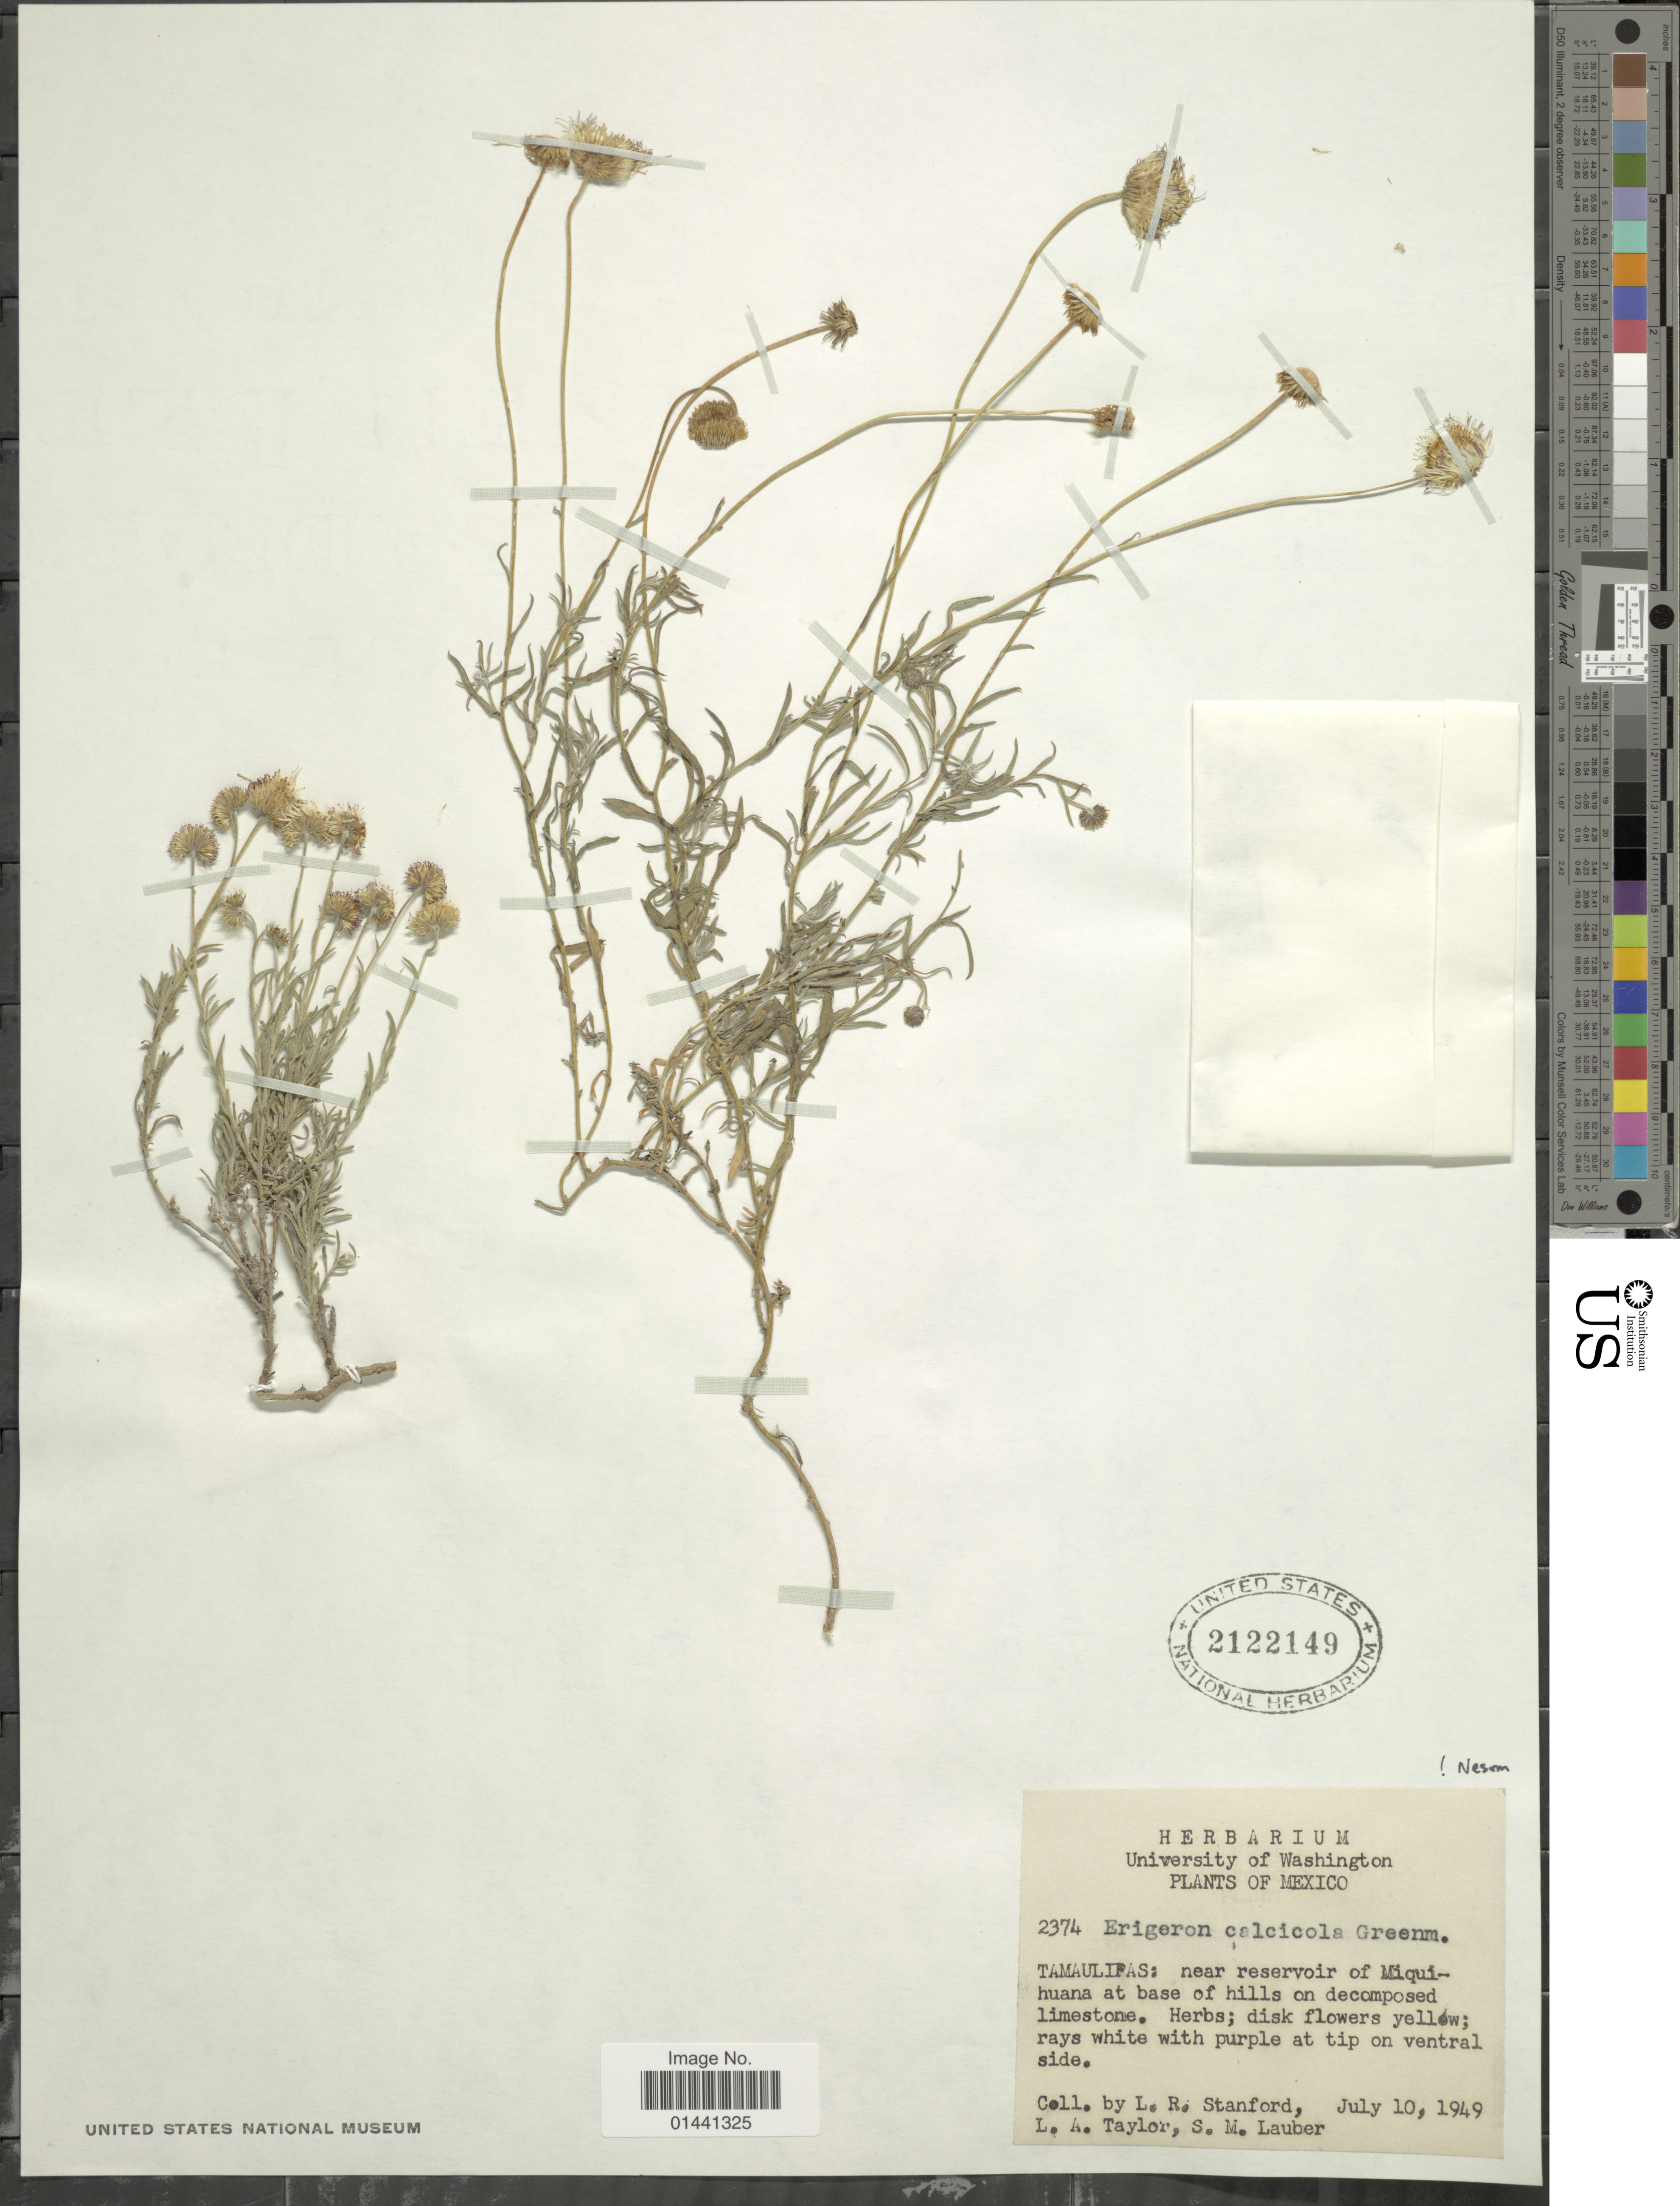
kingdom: Plantae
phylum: Tracheophyta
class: Magnoliopsida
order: Asterales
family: Asteraceae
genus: Erigeron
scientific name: Erigeron calcicola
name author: Greenm.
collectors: L. R. Stanford, L. A. Taylor & S. M. Lauber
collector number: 2374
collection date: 1949-07-10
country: Mexico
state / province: Tamaulipas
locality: Near reservoir of Miquihuana at base of hills on decomposed limestone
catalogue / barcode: US 2122149